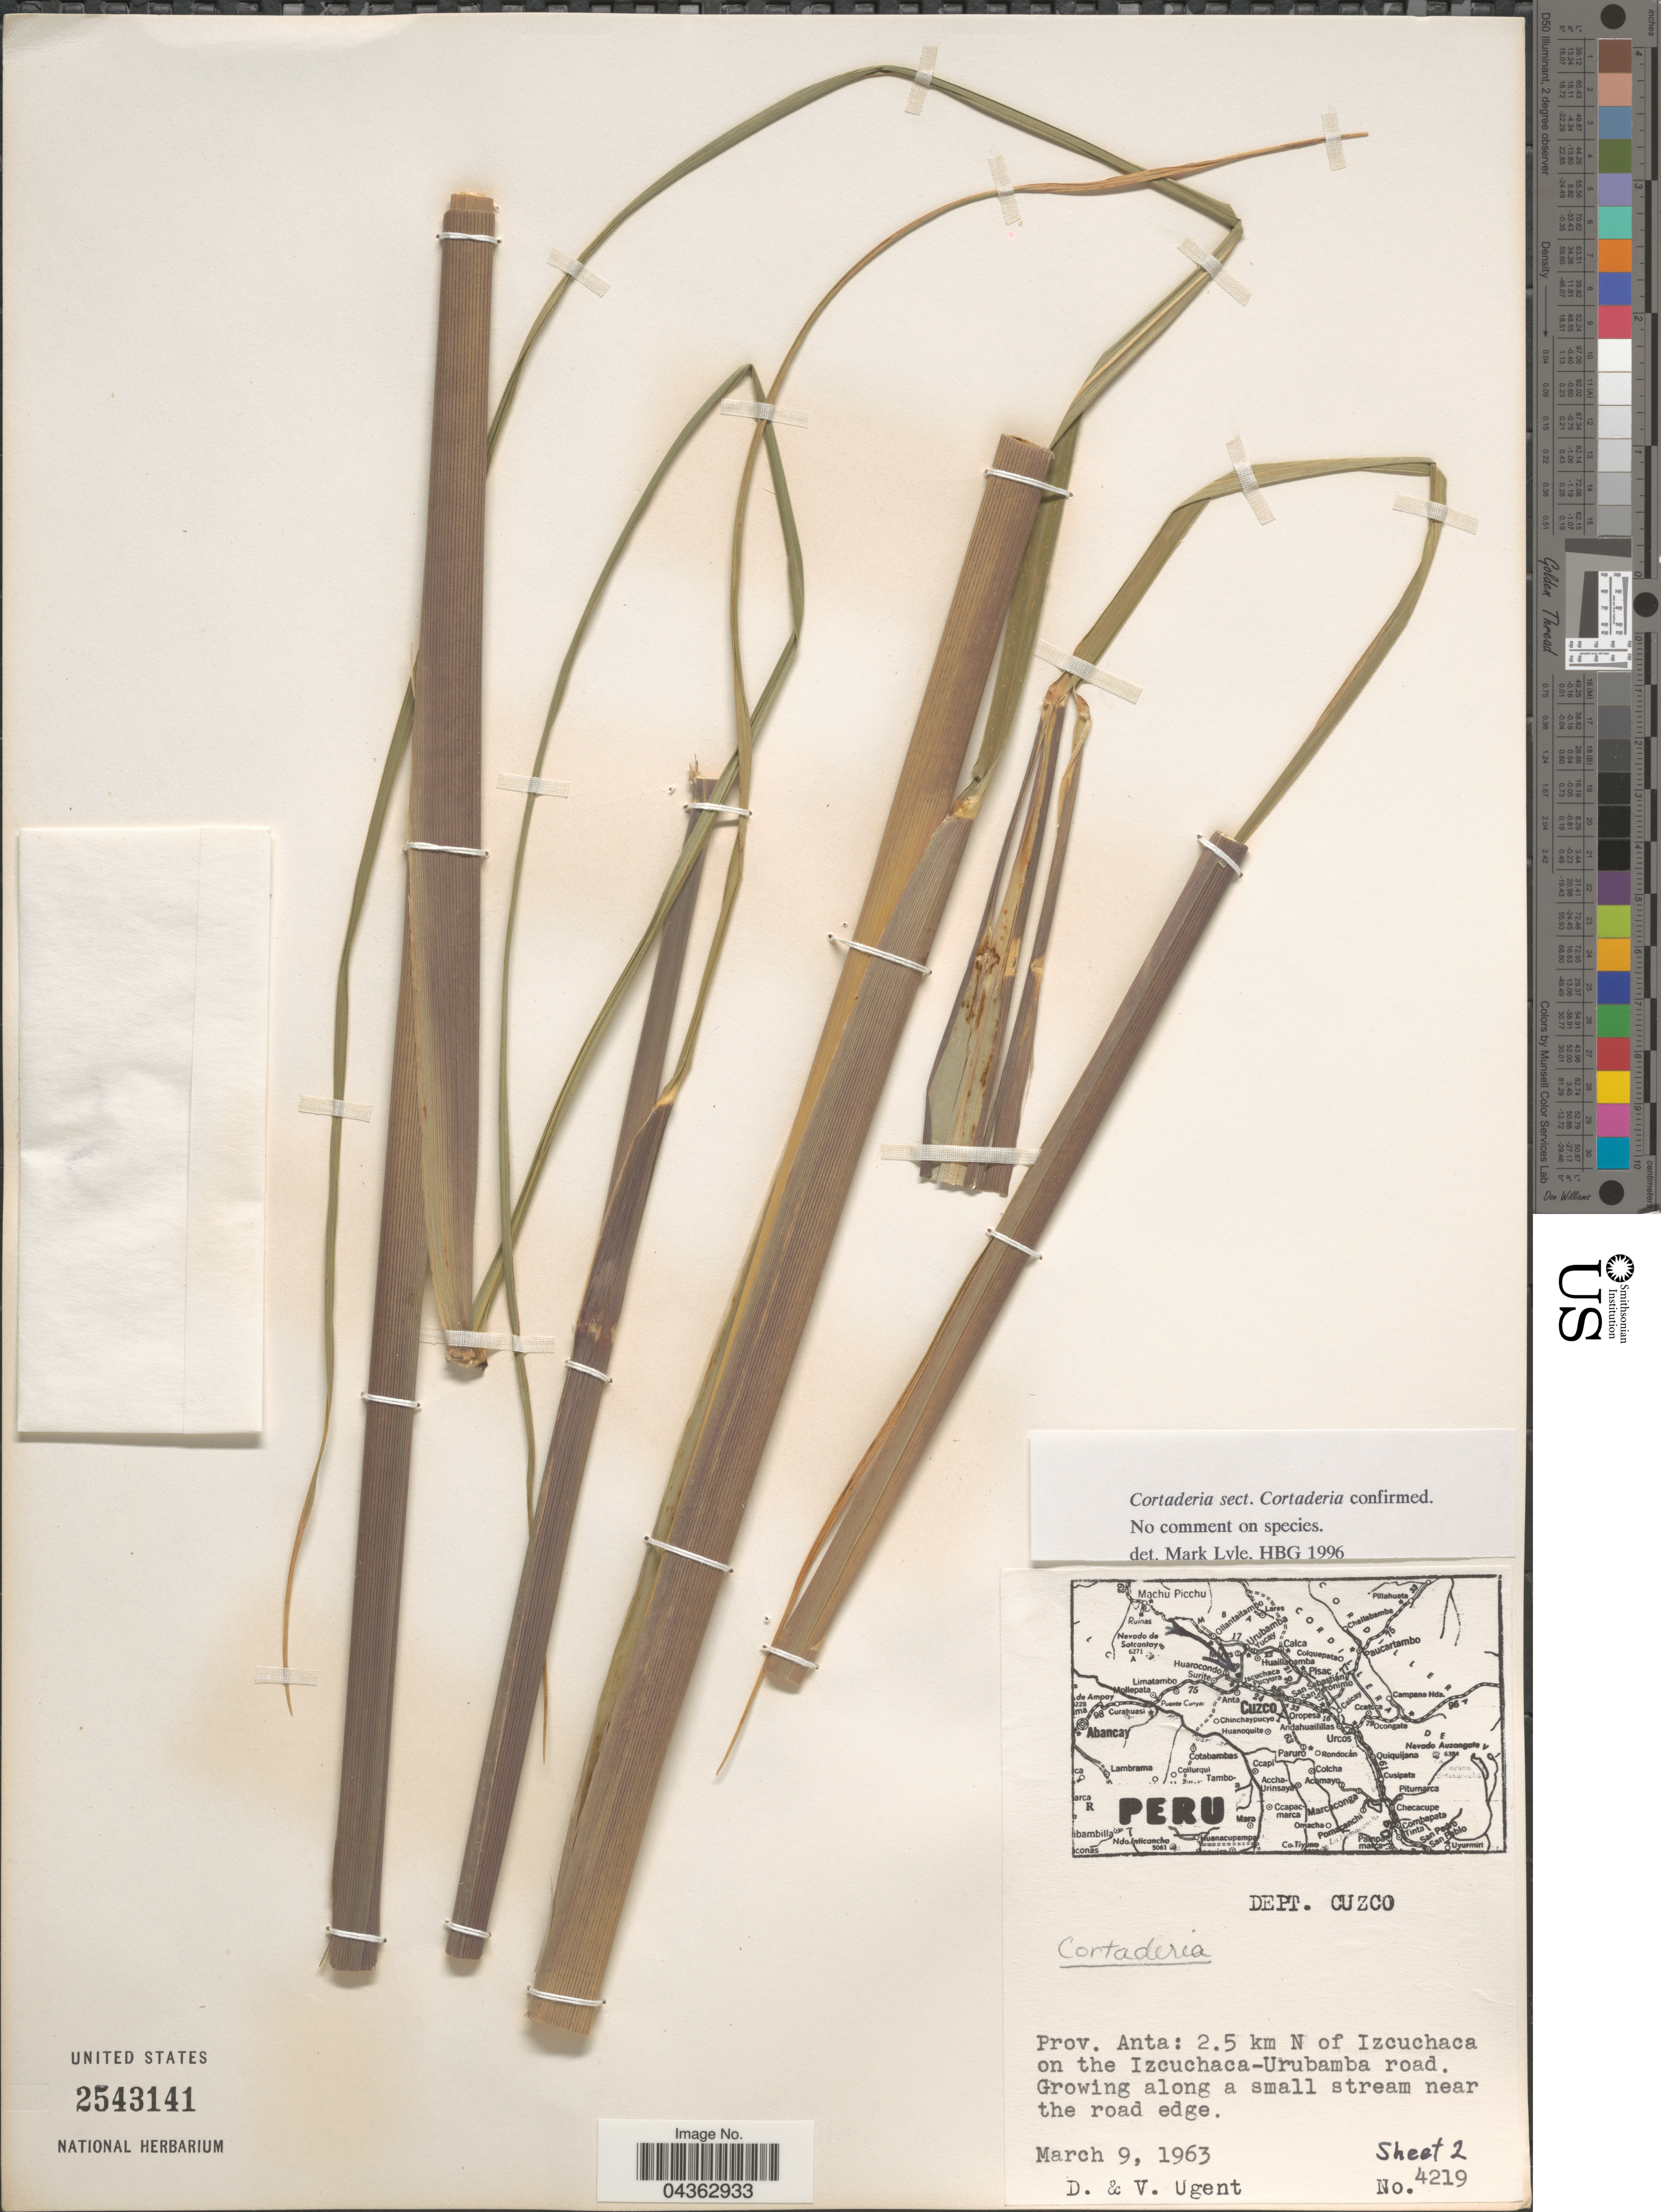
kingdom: Plantae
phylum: Tracheophyta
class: Liliopsida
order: Poales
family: Poaceae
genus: Cortaderia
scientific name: Cortaderia sp.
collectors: D. Ugent & V. Ugent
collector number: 4219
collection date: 1963-03-09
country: Peru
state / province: Cusco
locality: Dept. Cuzco. Prov. Anta: 2.5 km N of Izcuchaca on the Izcuchaca-Urubamba road.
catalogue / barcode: US 2543141